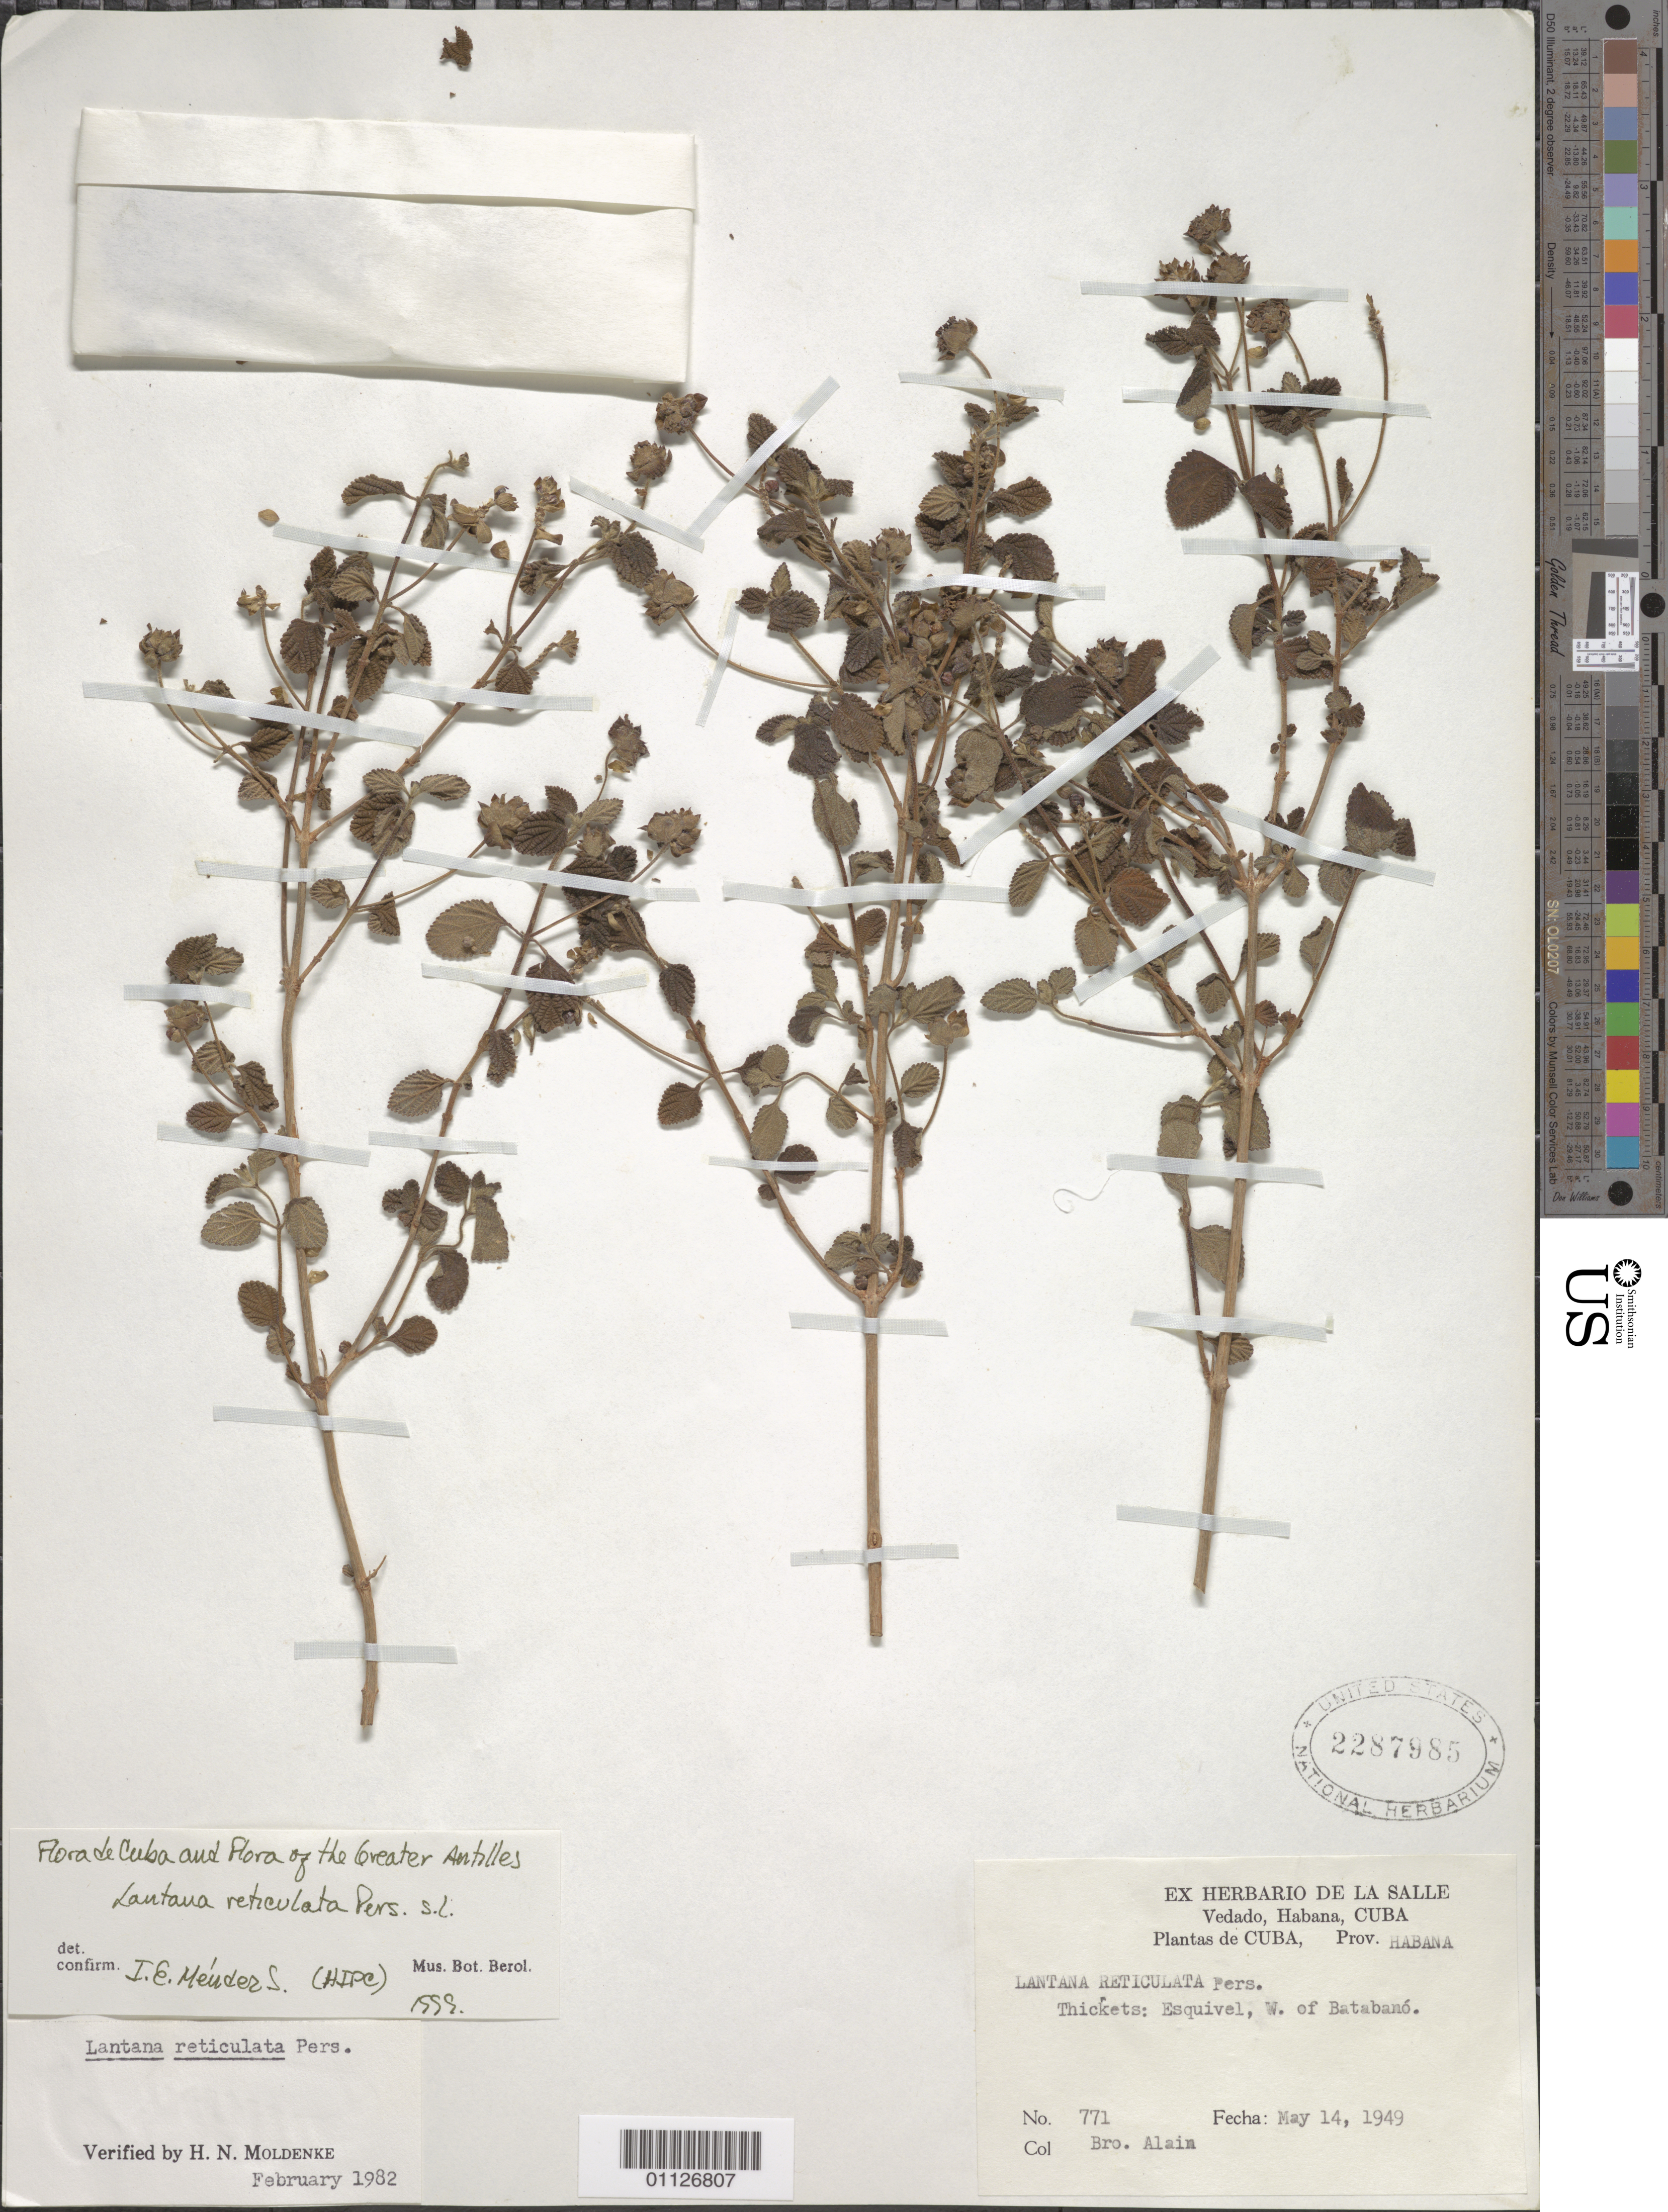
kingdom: Plantae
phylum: Tracheophyta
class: Magnoliopsida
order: Lamiales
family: Verbenaceae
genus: Lantana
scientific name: Lantana reticulata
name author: Pers.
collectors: A. H. Liogier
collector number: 771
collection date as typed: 14 May 1949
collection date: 1949-05-14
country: Cuba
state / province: La Habana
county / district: Batabanó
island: Cuba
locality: Thickets: Esquivel, W of Batabanó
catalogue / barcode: US 2287985